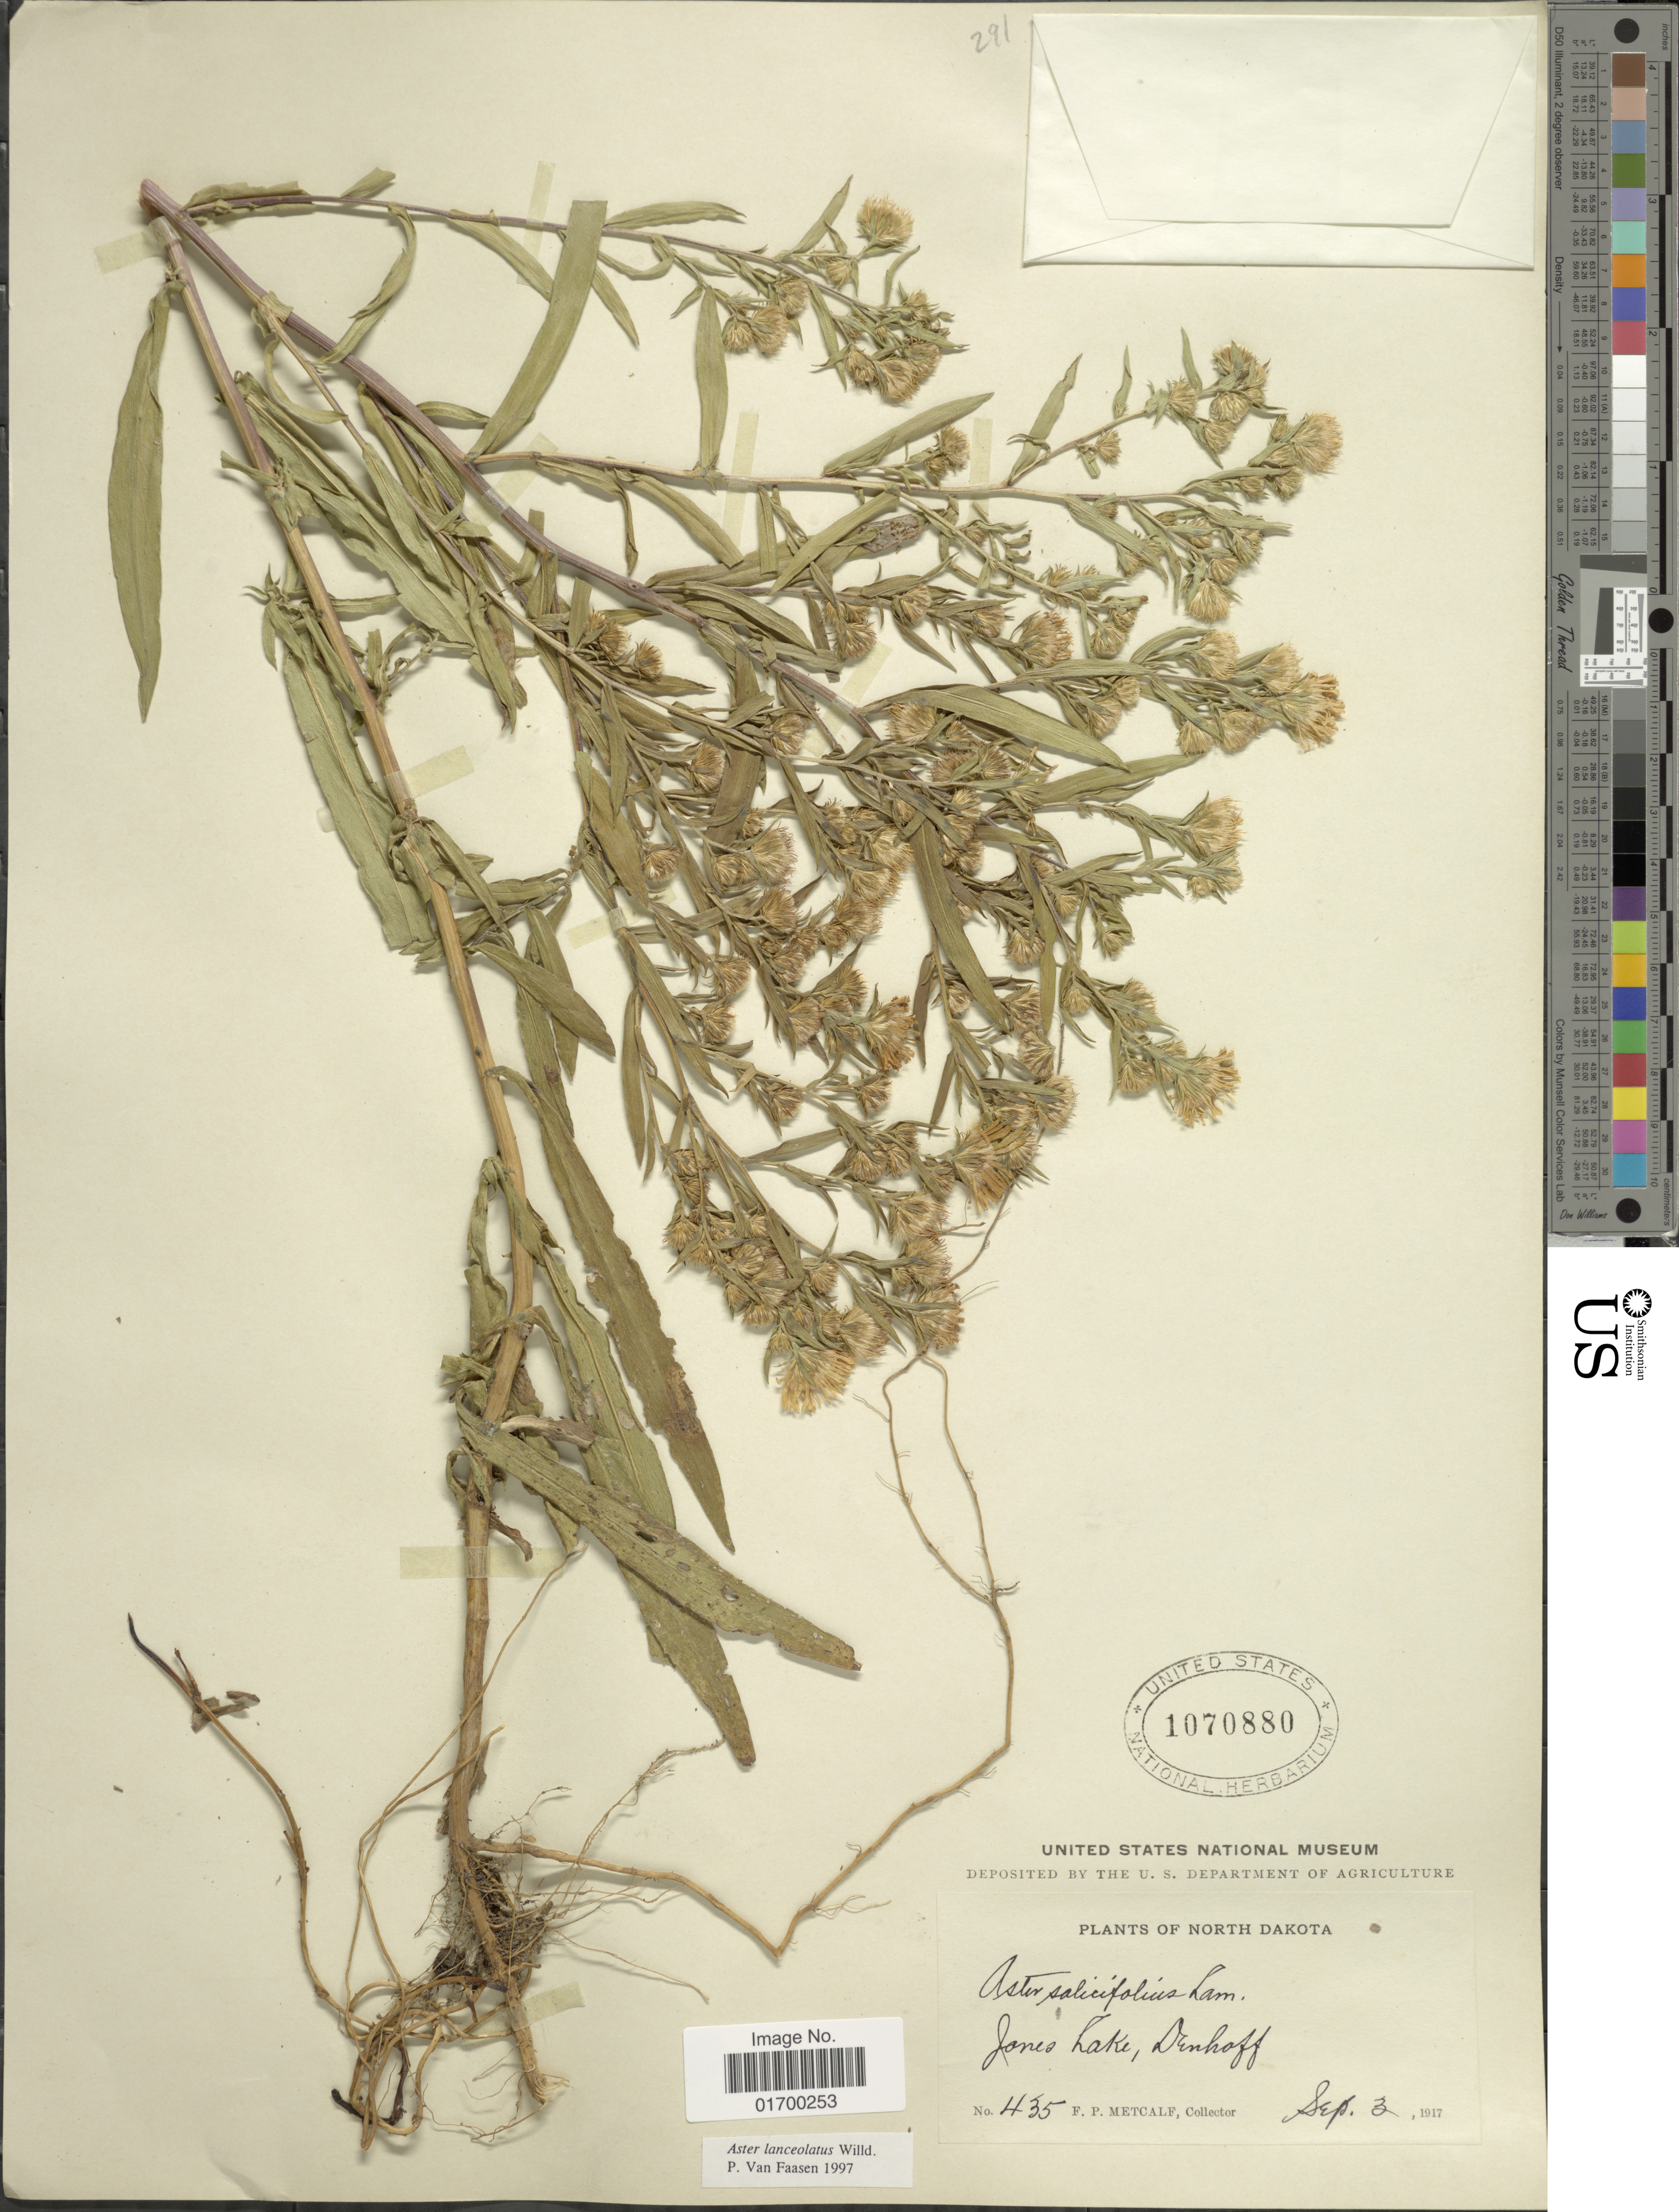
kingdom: Plantae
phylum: Tracheophyta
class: Magnoliopsida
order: Asterales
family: Asteraceae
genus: Symphyotrichum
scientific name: Symphyotrichum lanceolatum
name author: (Willd.) G.L. Nesom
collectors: F. Metcalf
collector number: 435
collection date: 1917-09-03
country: United States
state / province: North Dakota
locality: Jones Lake, Denhoff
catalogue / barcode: US 1070880